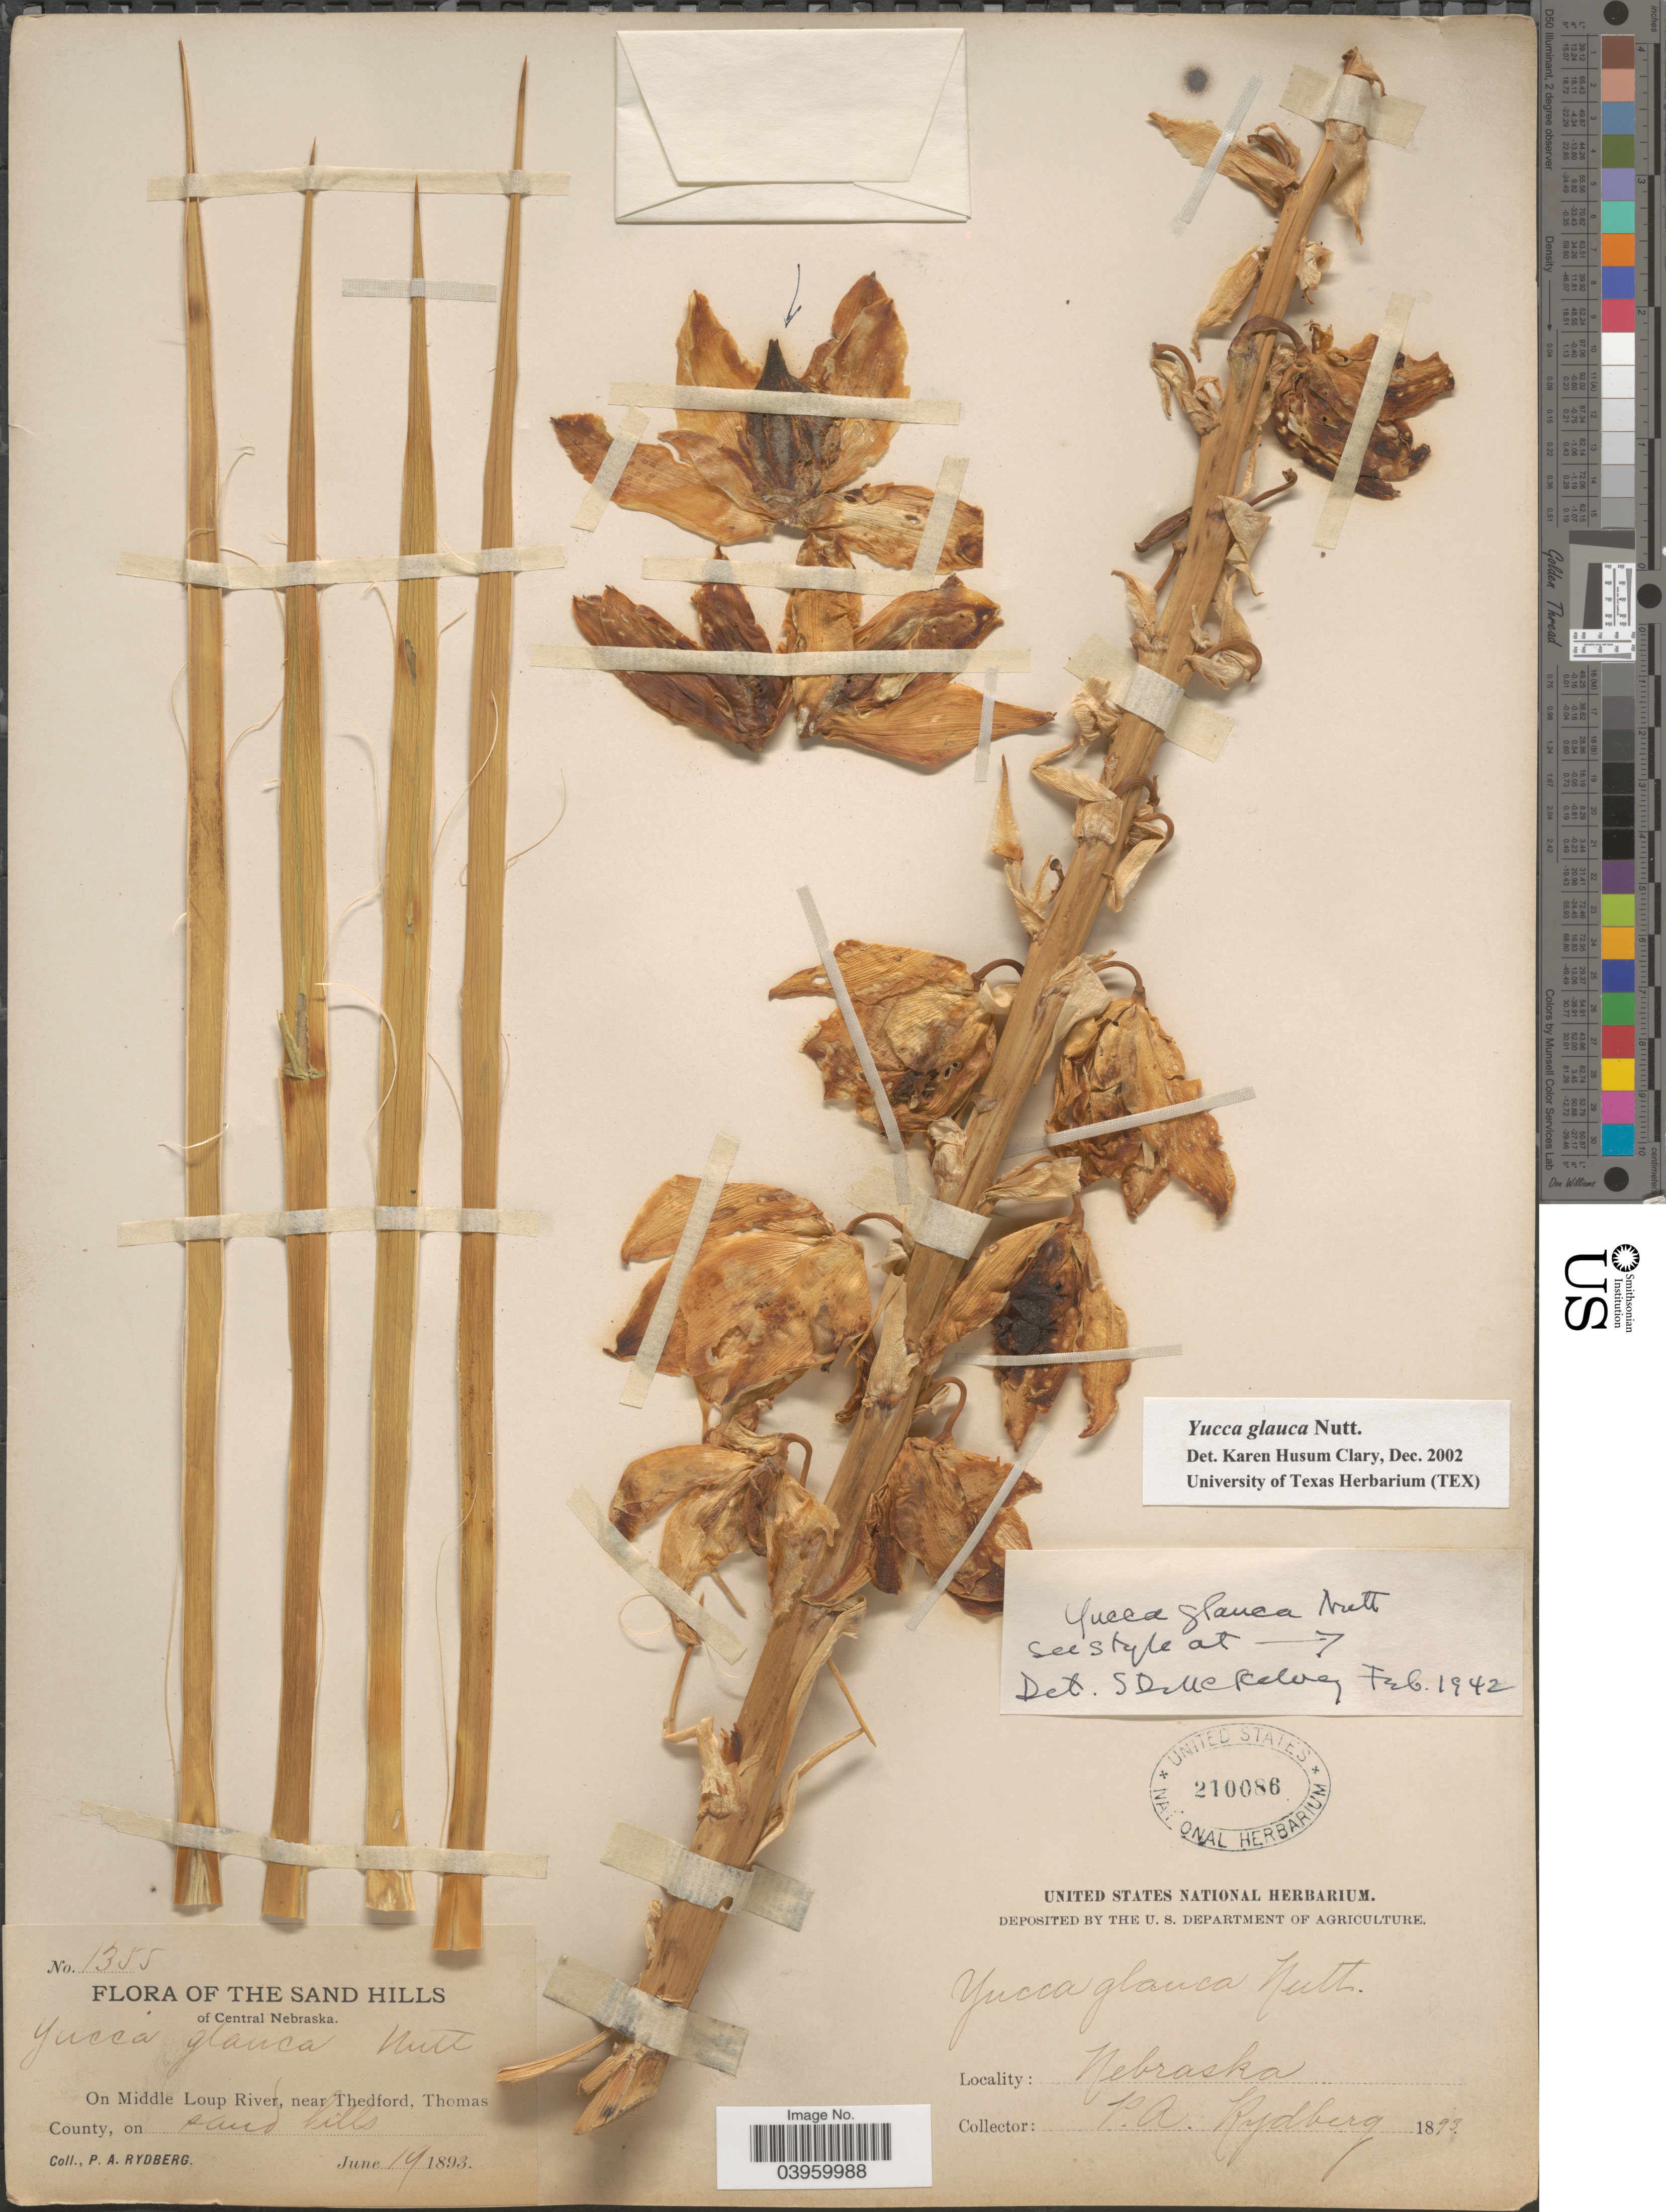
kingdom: Plantae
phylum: Tracheophyta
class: Liliopsida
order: Asparagales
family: Asparagaceae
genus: Yucca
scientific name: Yucca glauca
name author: Nutt.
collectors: P. A. Rydberg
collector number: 1355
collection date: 1893-06-19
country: United States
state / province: Nebraska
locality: Sand Hills of Central Nebraska. On Middle Loup River, near Thedford, Thomas County.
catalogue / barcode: US 210086